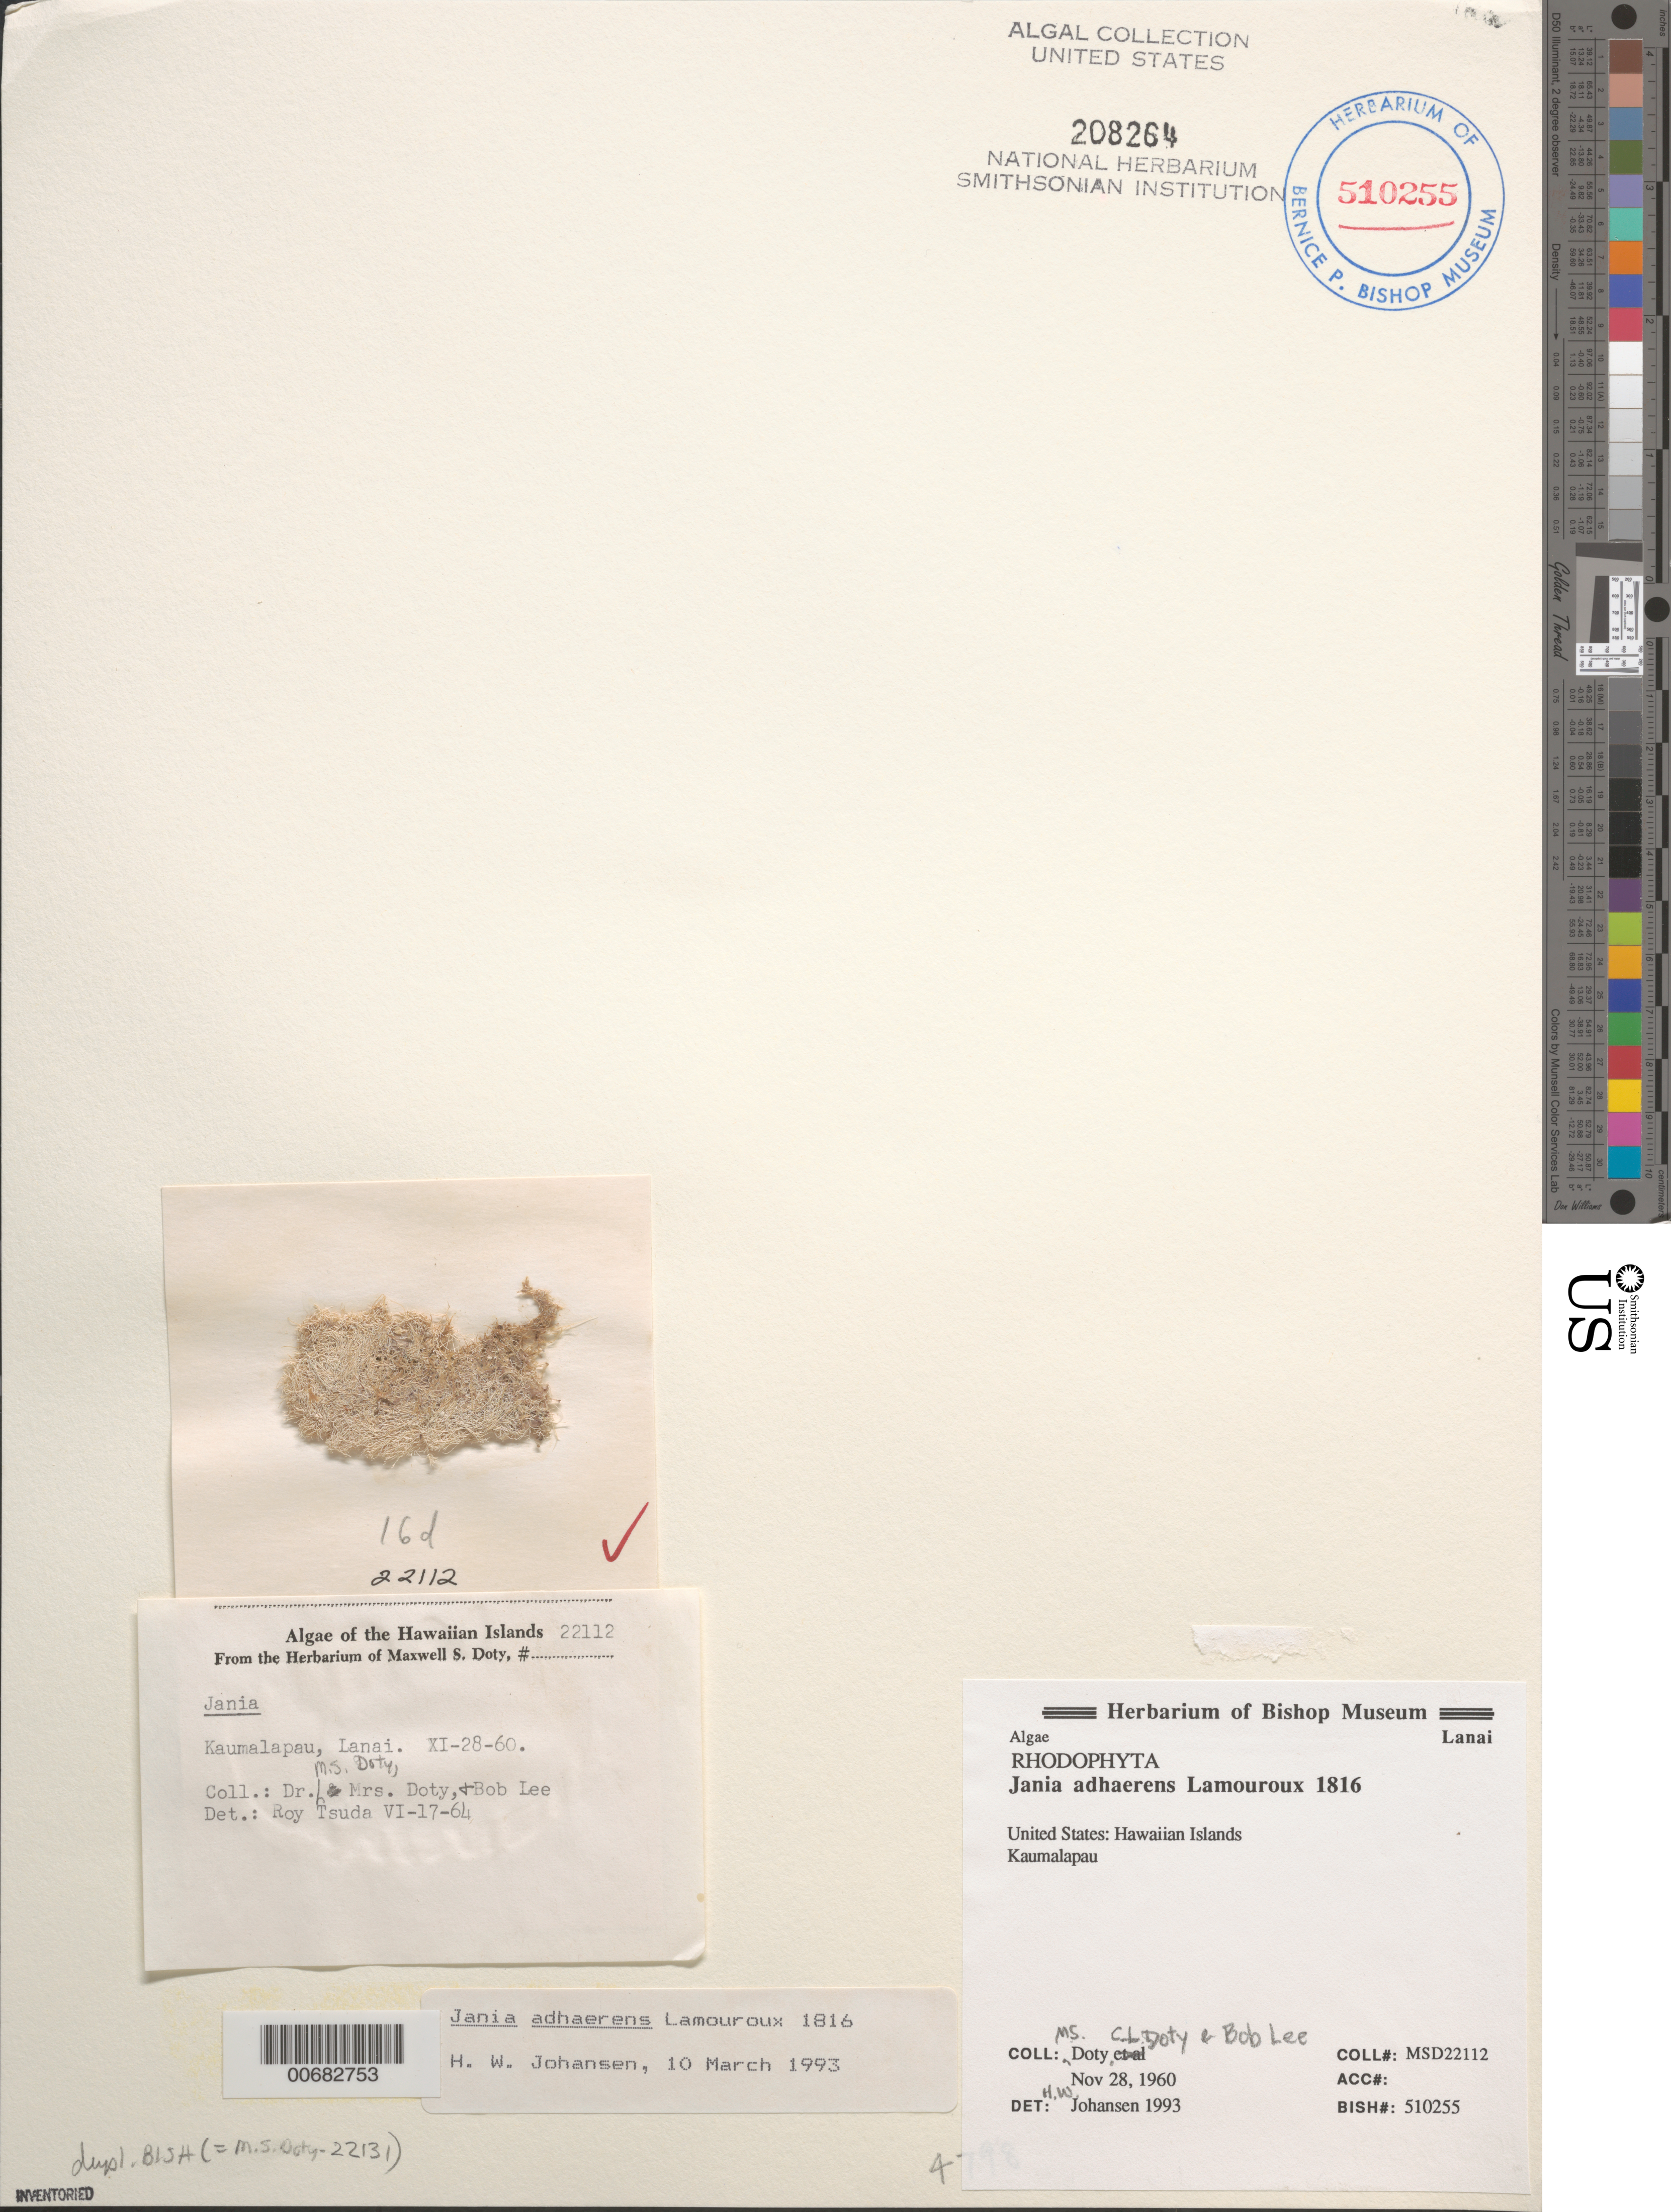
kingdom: Plantae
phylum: Rhodophyta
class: Florideophyceae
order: Corallinales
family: Corallinaceae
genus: Jania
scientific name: Jania pedunculatum var. adhaerens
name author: (J.V.Lamouroux) A.S.Harvey et al.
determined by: Algae name updating Project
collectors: M. S. Doty, C. L. Doty & R. Lee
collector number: MSD 22112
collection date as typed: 28 Nov 1960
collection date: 1960-11-28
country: United States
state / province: Hawaii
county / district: Maui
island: Lana'i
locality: Kaumalapau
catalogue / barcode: US 208264